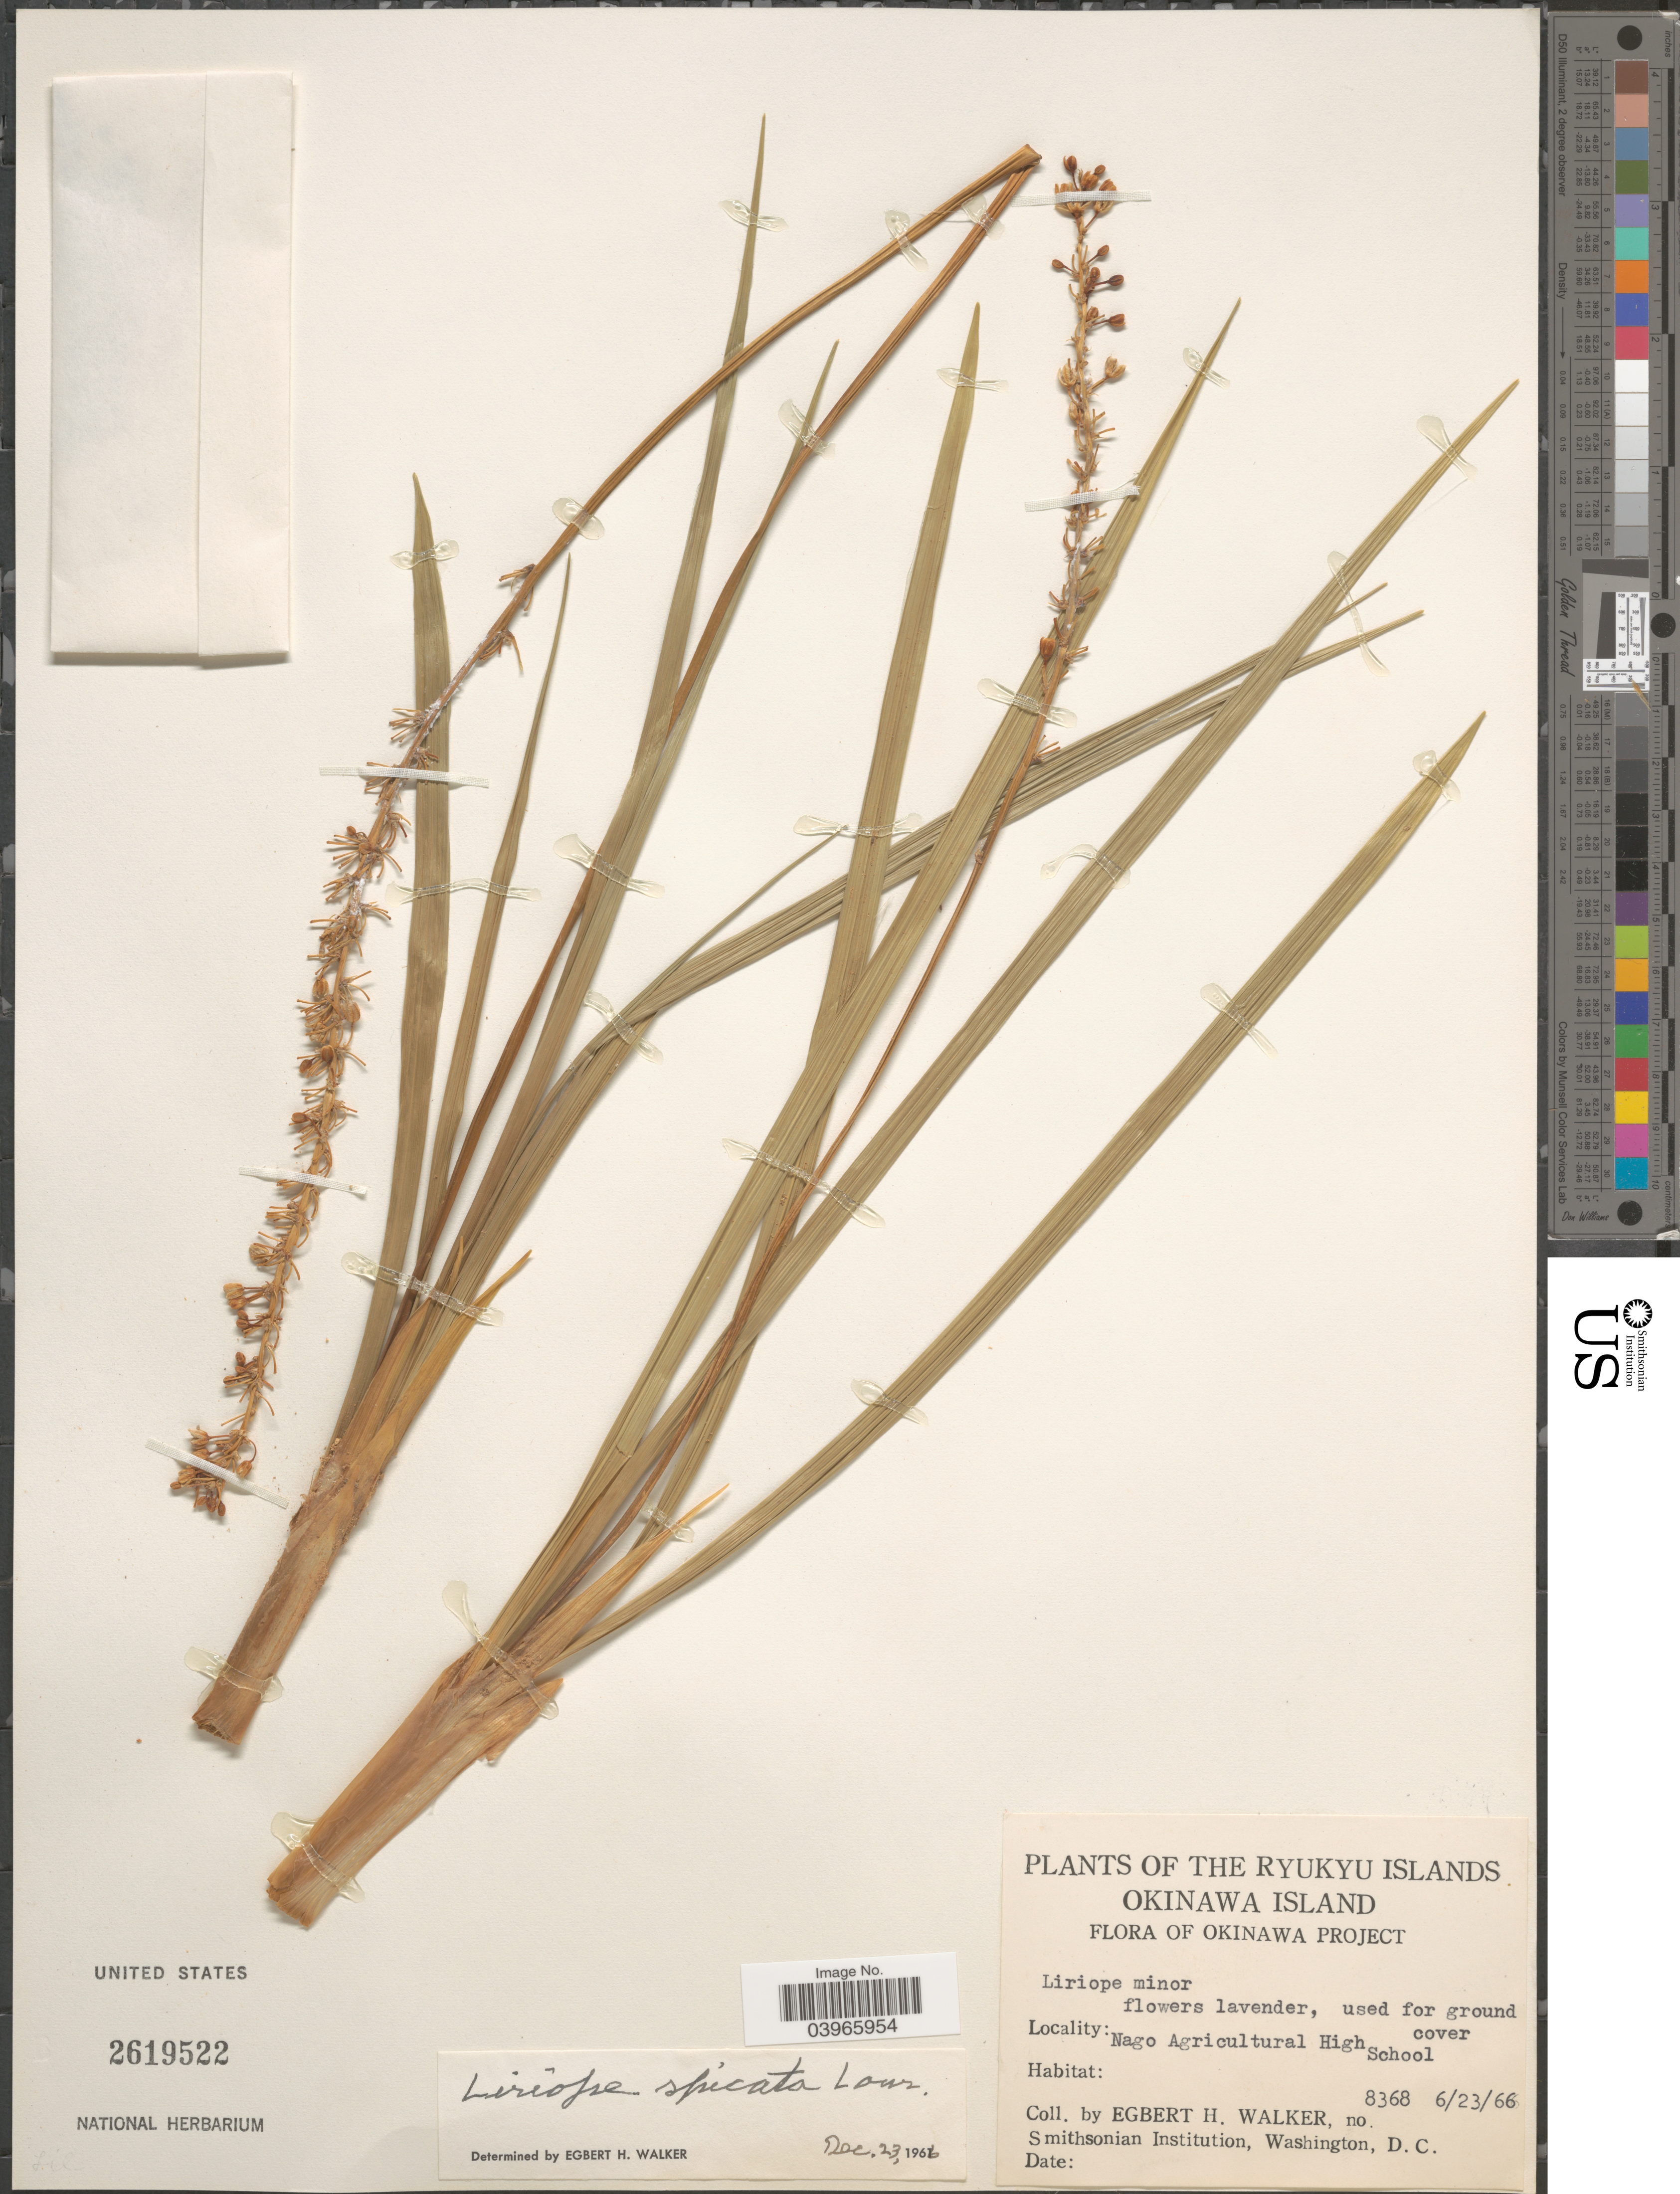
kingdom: Plantae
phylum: Tracheophyta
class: Liliopsida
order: Asparagales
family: Asparagaceae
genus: Liriope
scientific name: Liriope spicata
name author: Lour.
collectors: E. H. Walker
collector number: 8368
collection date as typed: Transcribed d/m/y: 23/6/66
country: Japan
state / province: Okinawa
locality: The Ryukyu Islands. Okinawa Island. Okinawa Project. Nago Agricultural High School.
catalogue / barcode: US 2619522